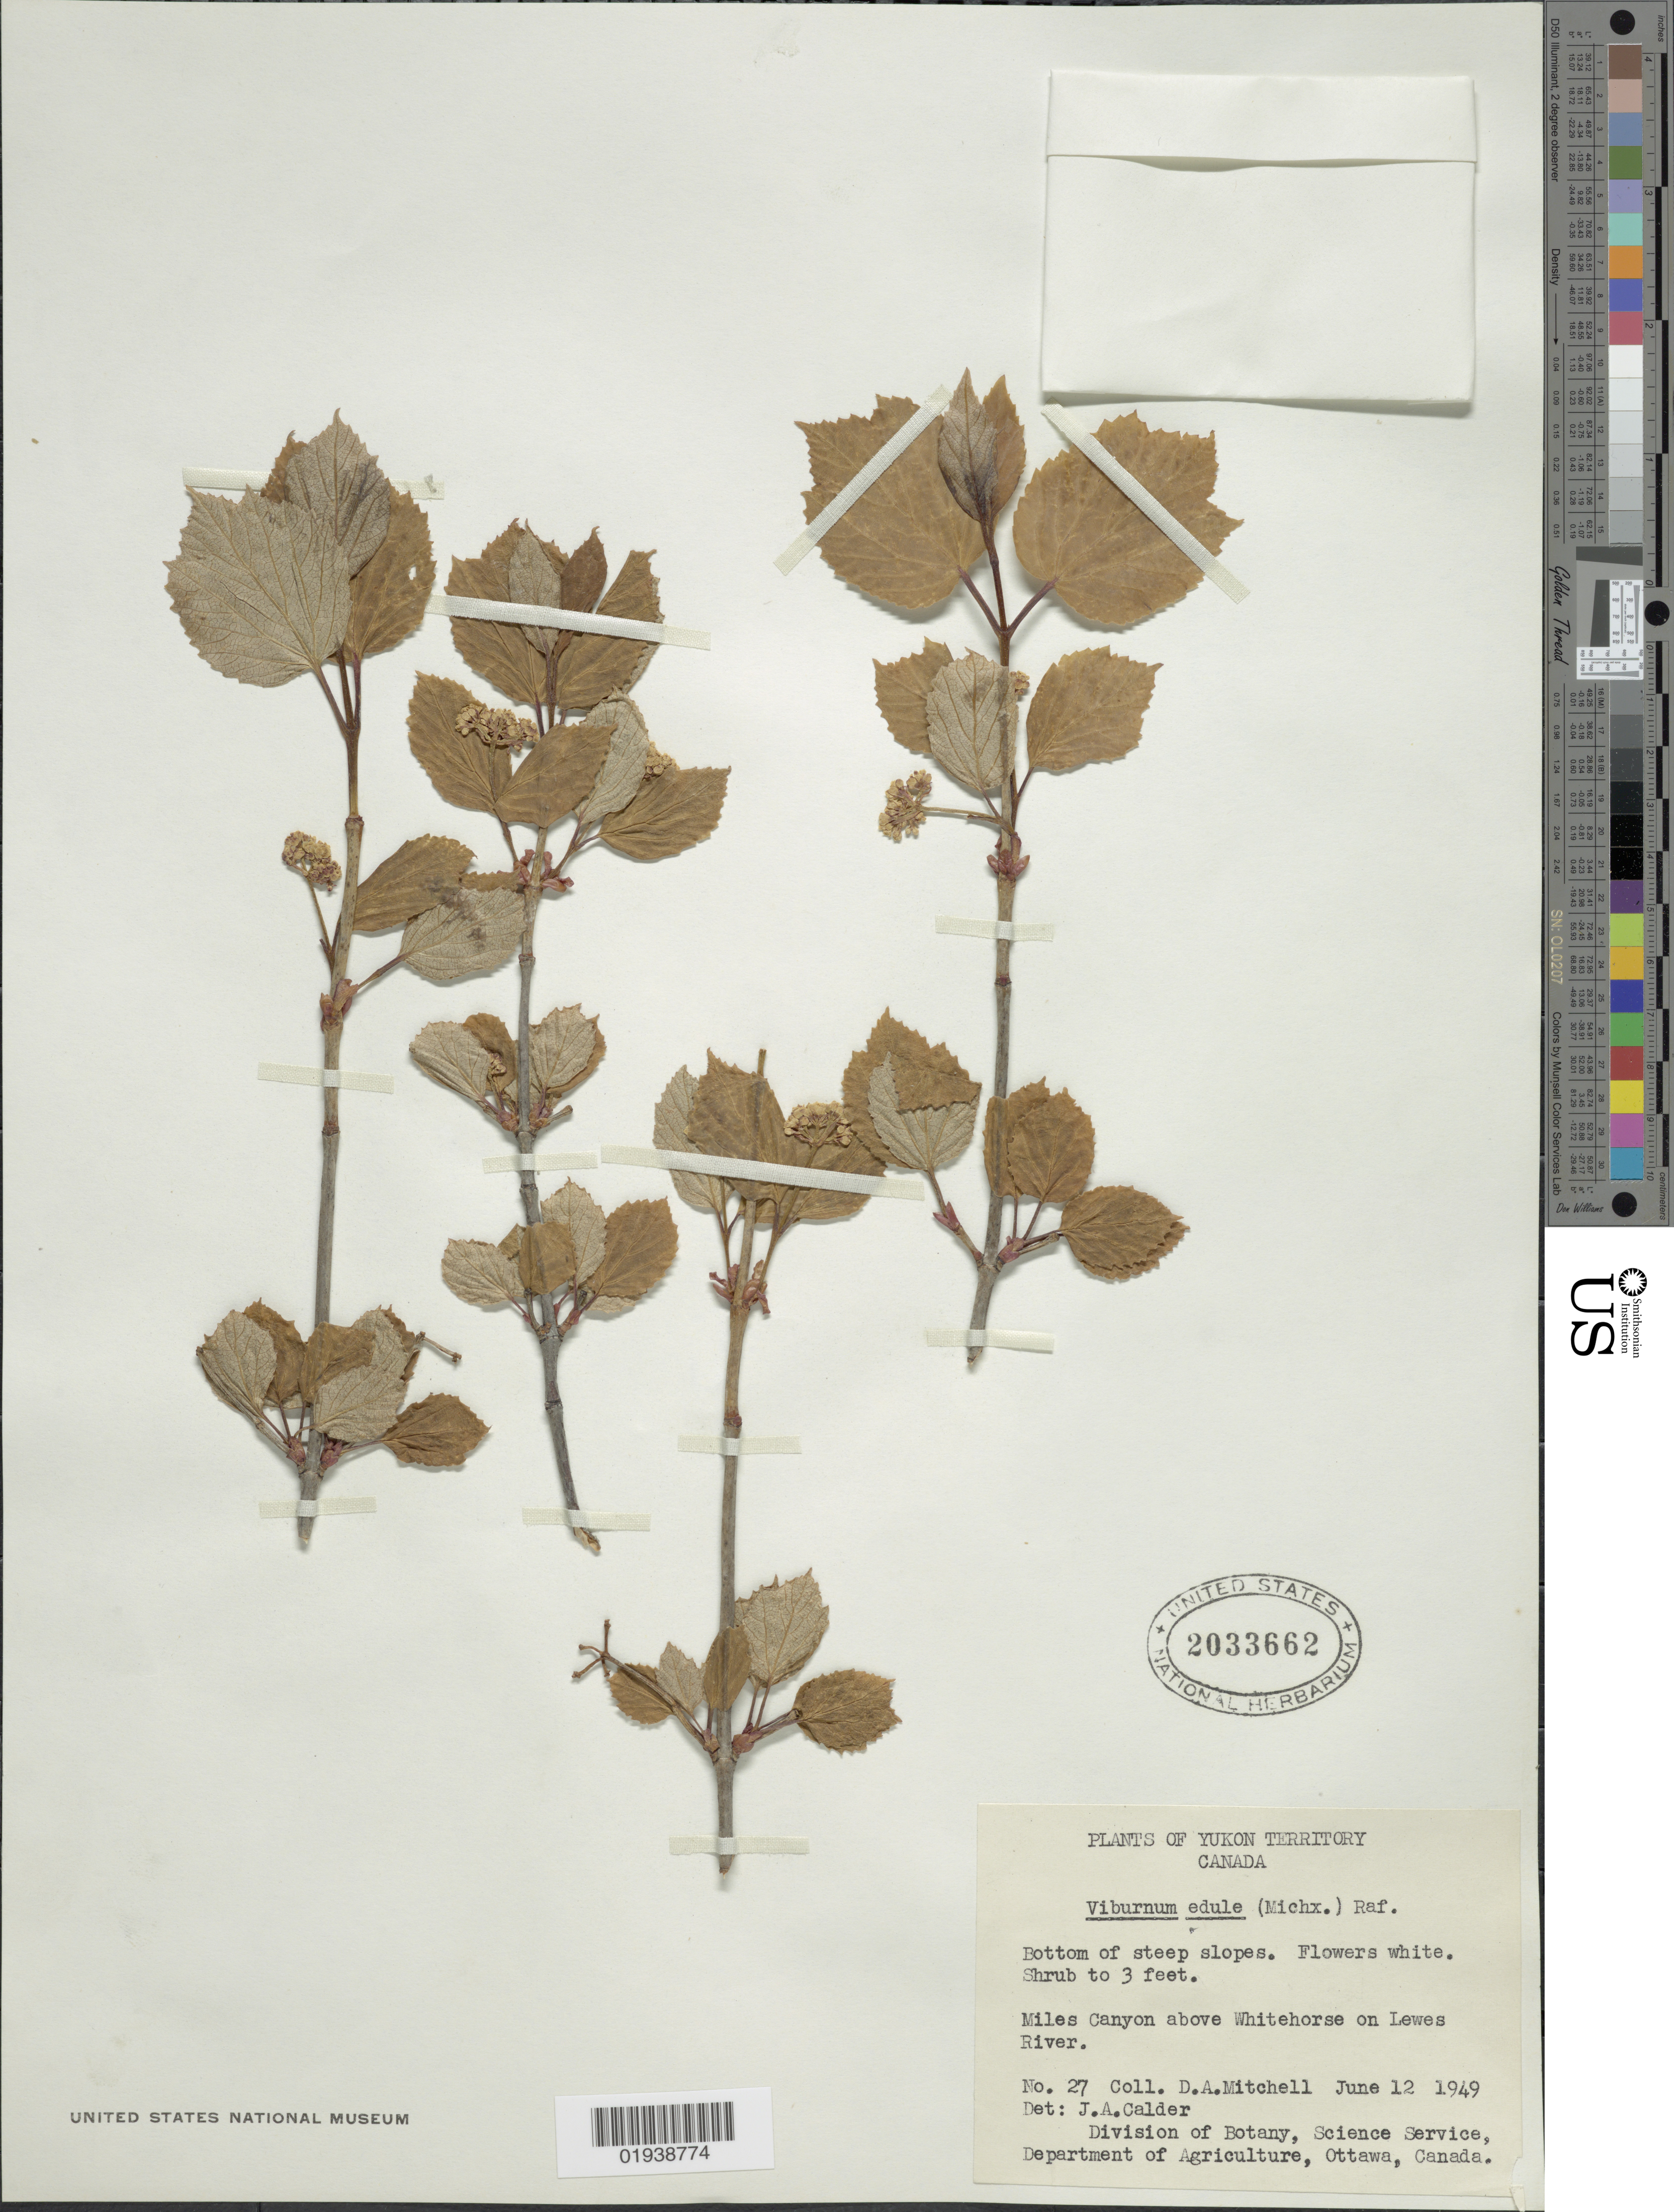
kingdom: Plantae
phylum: Tracheophyta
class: Magnoliopsida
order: Dipsacales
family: Viburnaceae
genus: Viburnum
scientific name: Viburnum edule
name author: (Michx.) Raf.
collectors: D. Mitchell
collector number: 27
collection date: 1949-06-12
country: Canada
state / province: Yukon Territory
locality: Miles Canyon above Whitemore on Lewes River.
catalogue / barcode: US 2033662